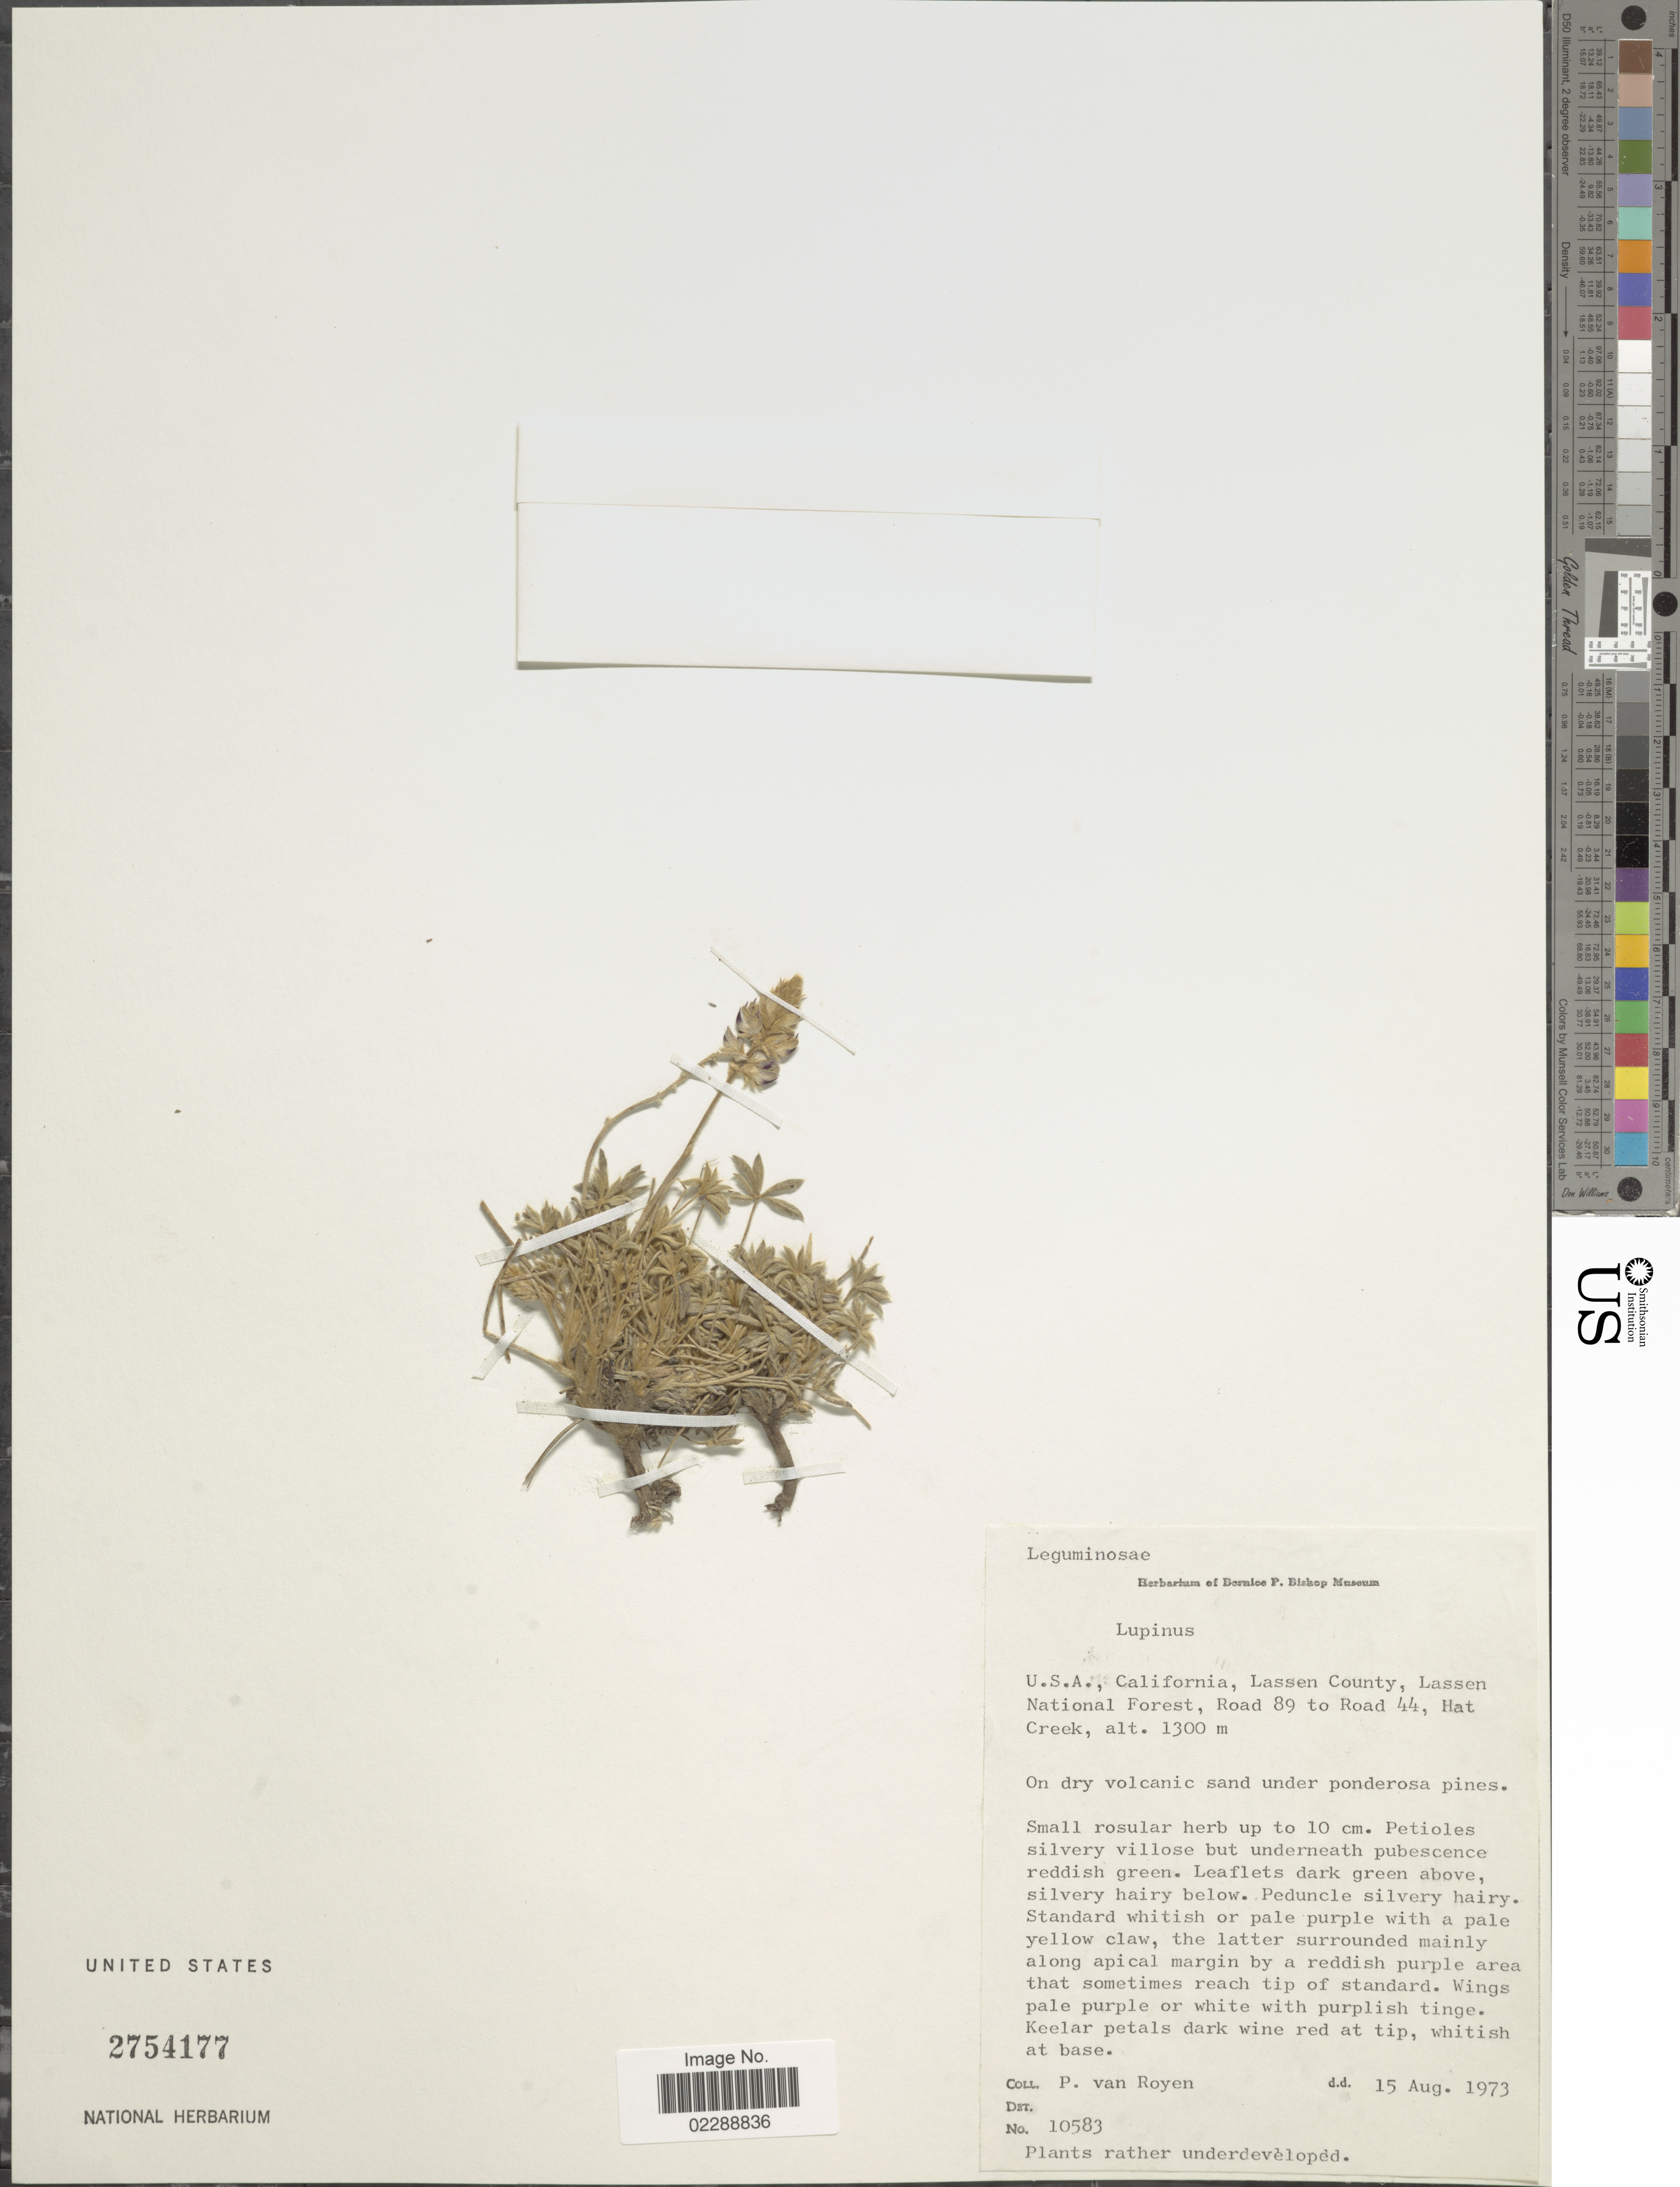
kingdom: Plantae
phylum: Tracheophyta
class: Magnoliopsida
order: Fabales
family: Fabaceae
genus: Lupinus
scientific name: Lupinus sp.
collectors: P. van Royen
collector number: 10583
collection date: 1973-08-15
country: United States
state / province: California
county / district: Lassen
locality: U.S.A. California, Lassen County, Lassen National Forest, Road 89 to Road 44, Hat Creek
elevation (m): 1300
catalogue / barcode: US 2754177